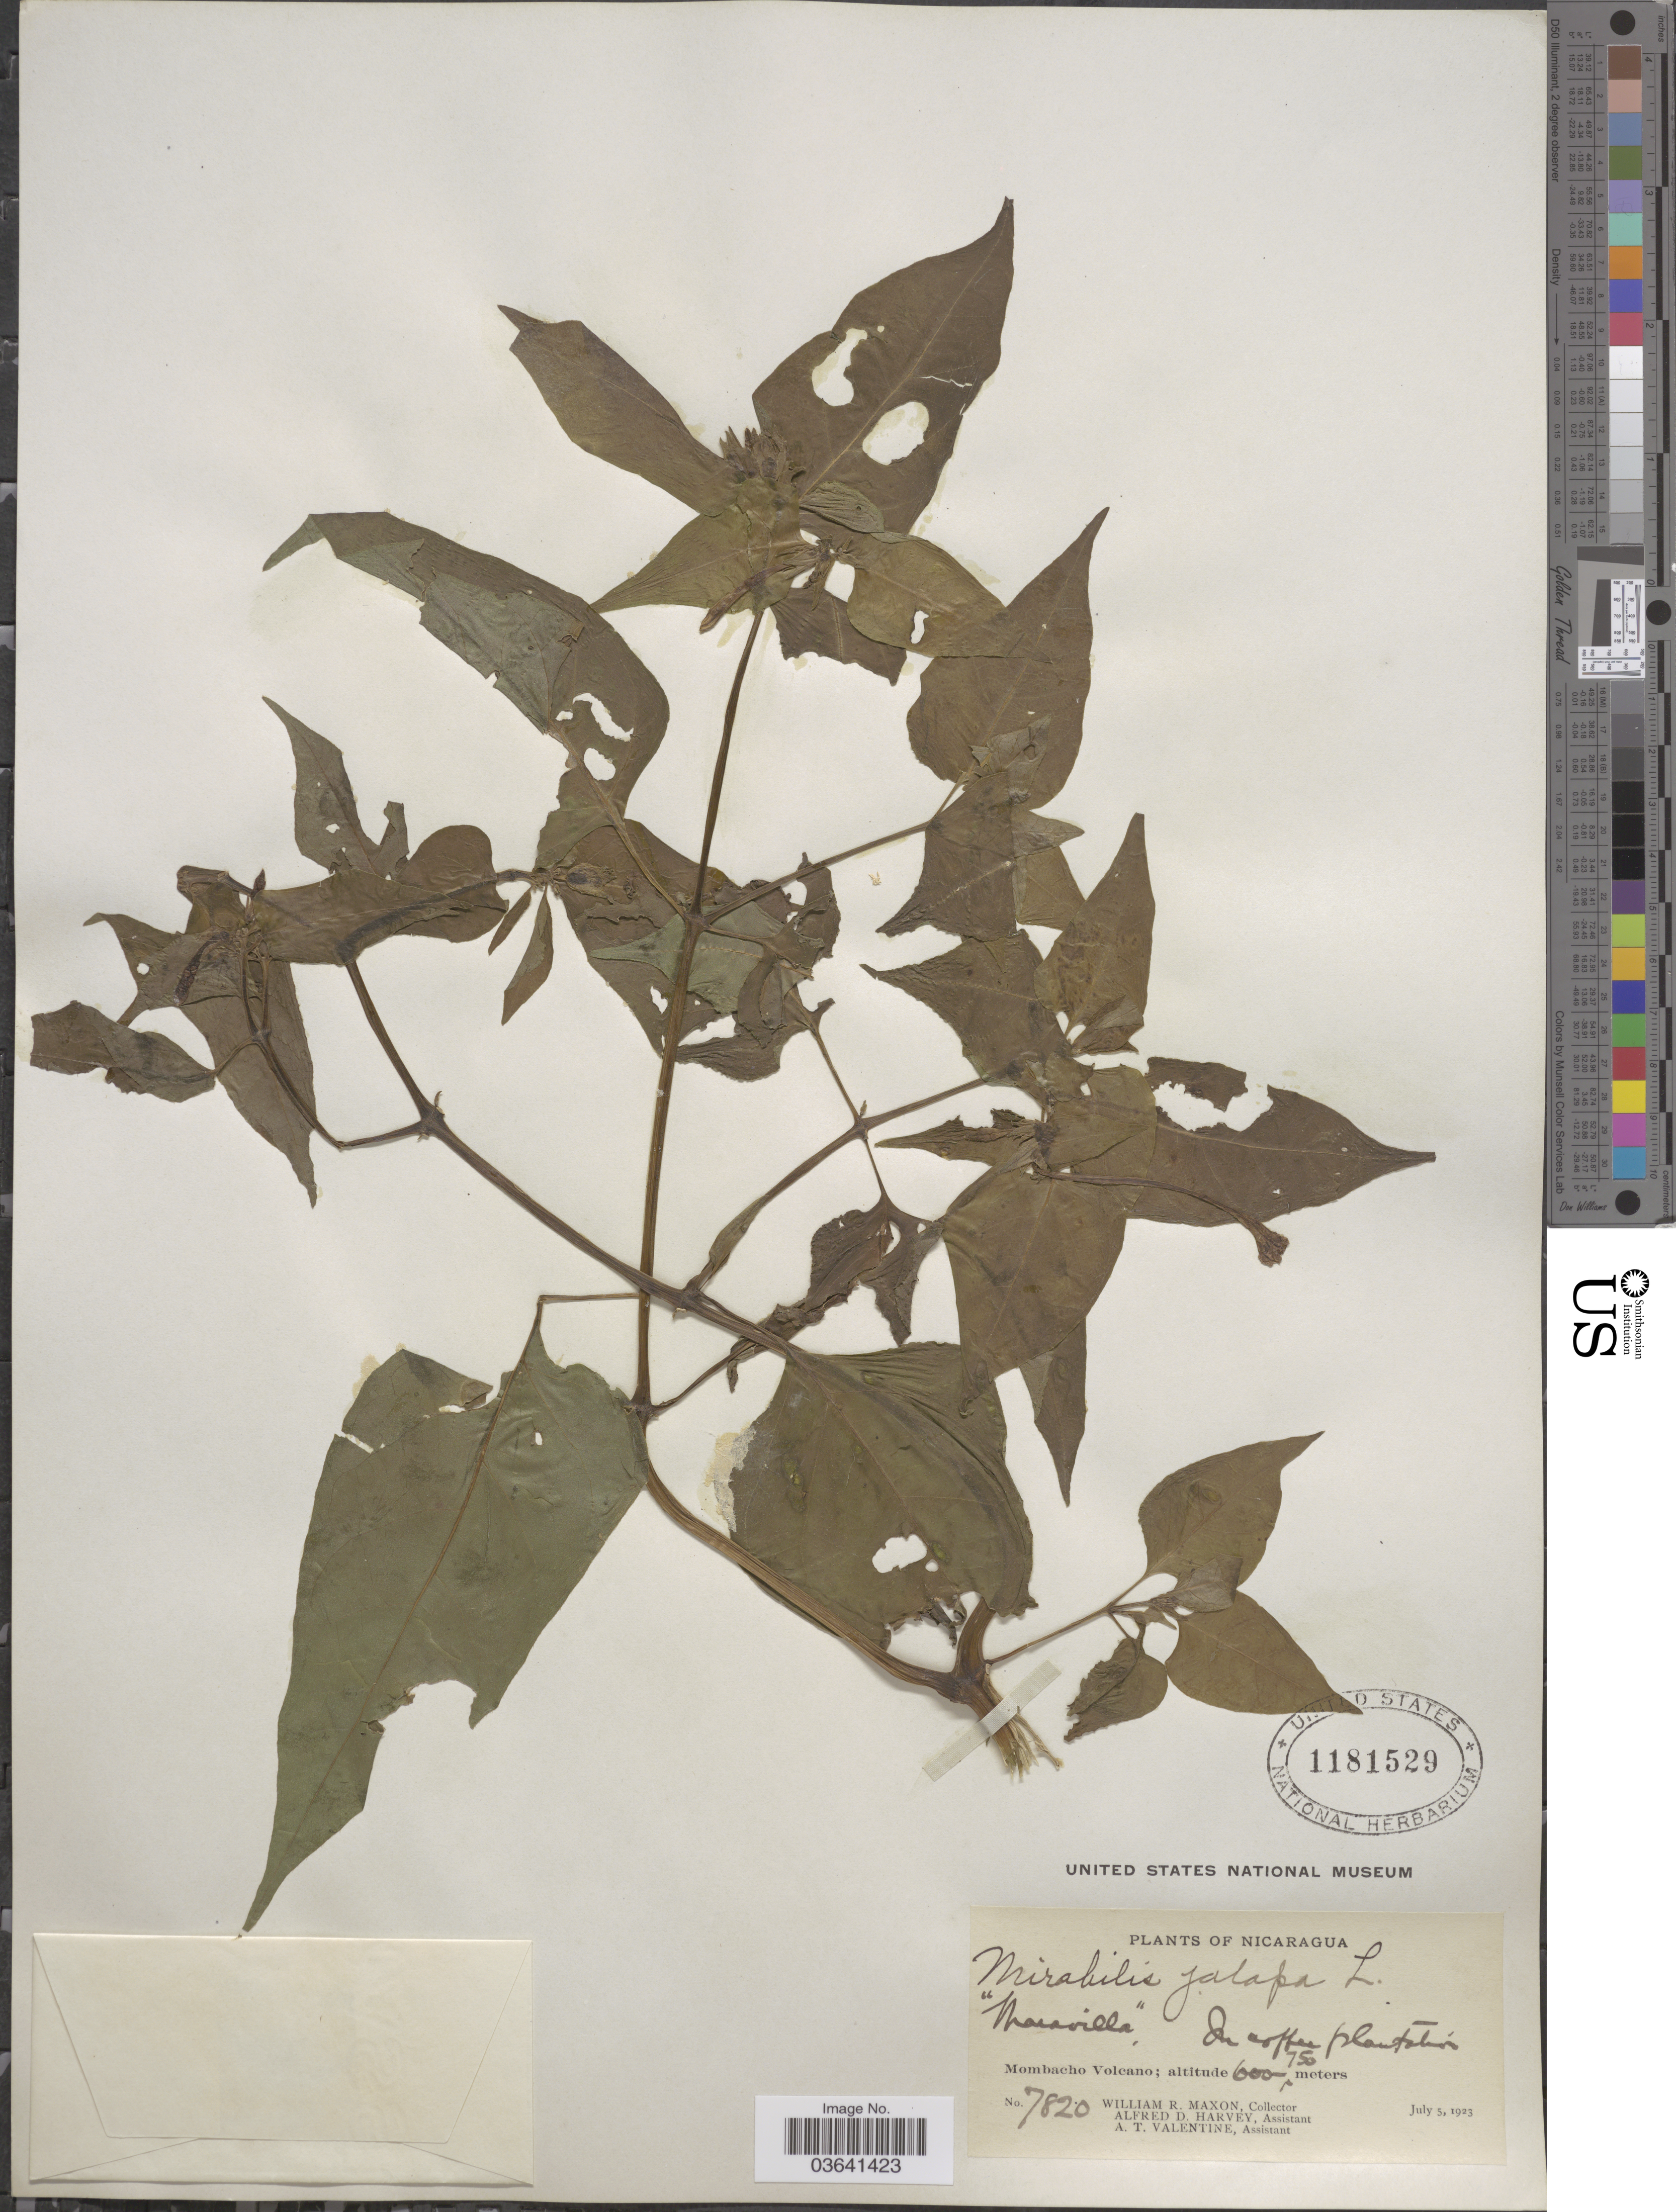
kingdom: Plantae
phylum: Tracheophyta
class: Magnoliopsida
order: Caryophyllales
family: Nyctaginaceae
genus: Mirabilis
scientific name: Mirabilis jalapa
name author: L.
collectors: W. R. Maxon, A. D. Harvey & A. Valentine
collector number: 7820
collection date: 1923-07-05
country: Nicaragua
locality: Mombacho Volcano.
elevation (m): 600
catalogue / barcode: US 1181529